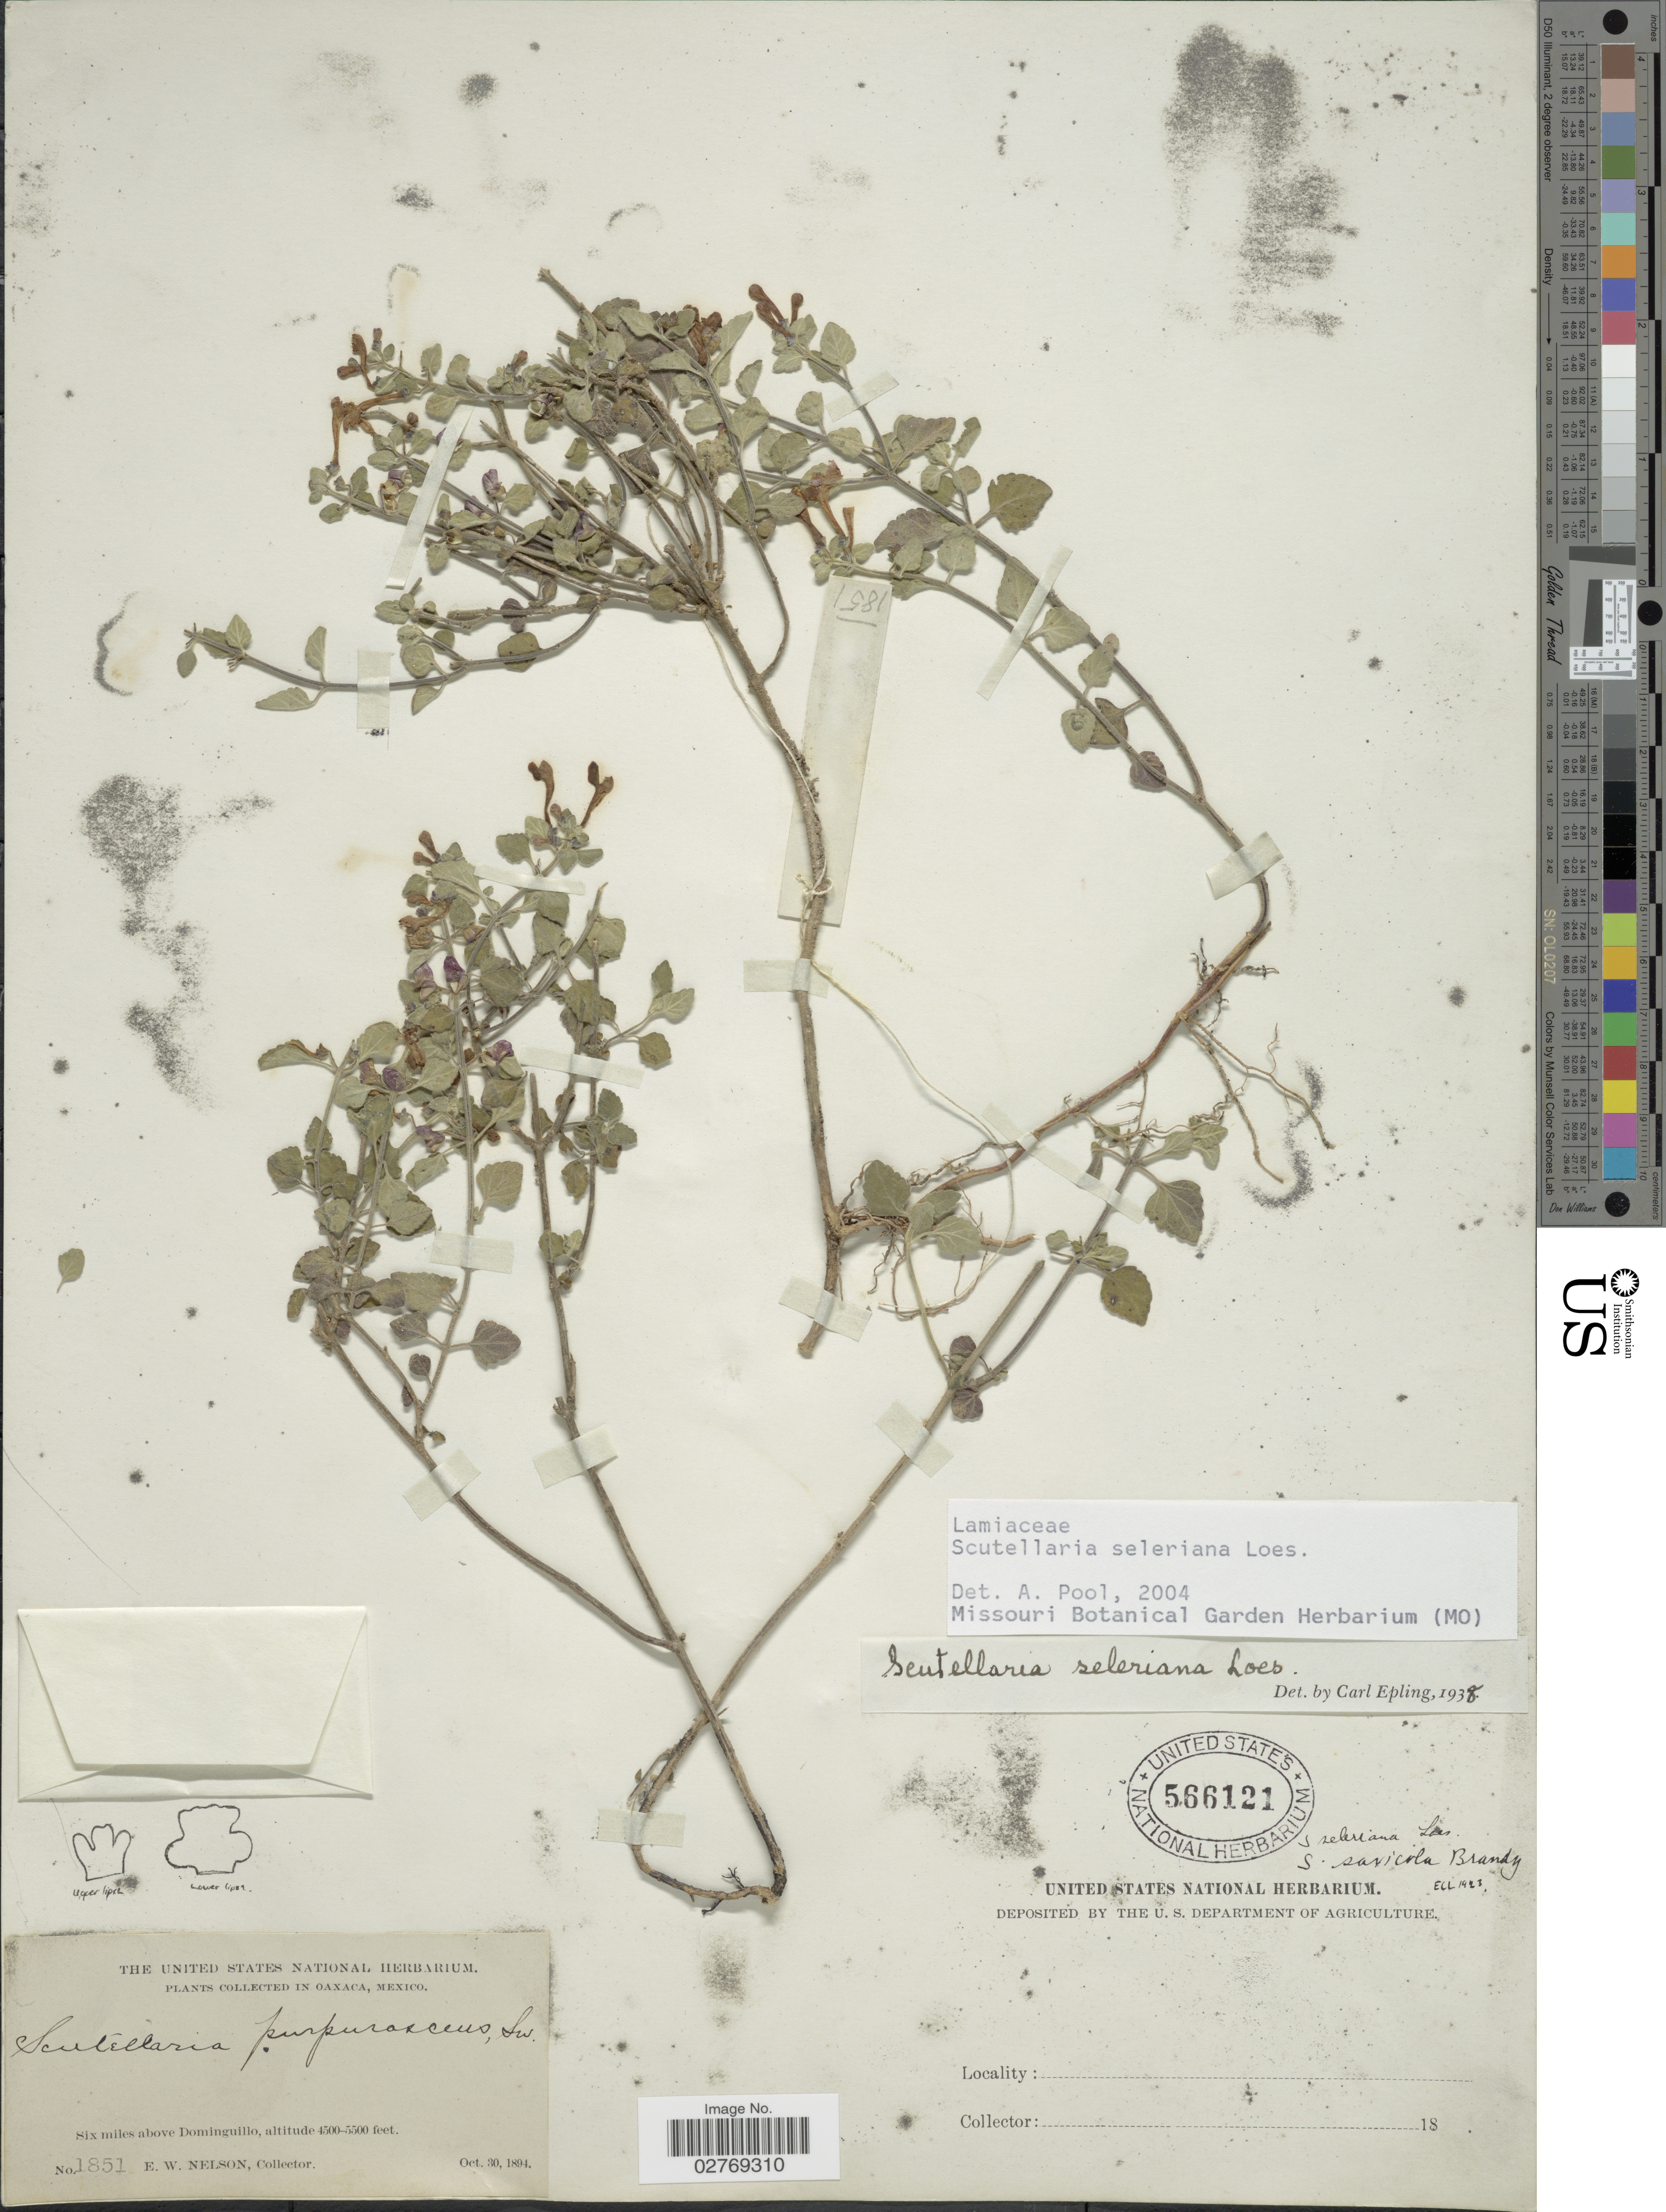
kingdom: Plantae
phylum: Tracheophyta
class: Magnoliopsida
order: Lamiales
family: Lamiaceae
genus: Scutellaria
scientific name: Scutellaria seleriana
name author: Loes.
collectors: E. W. Nelson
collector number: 1851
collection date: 1894-10-30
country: Mexico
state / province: Oaxaca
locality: Six miles above Dominguillo.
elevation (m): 1372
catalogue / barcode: US 566121